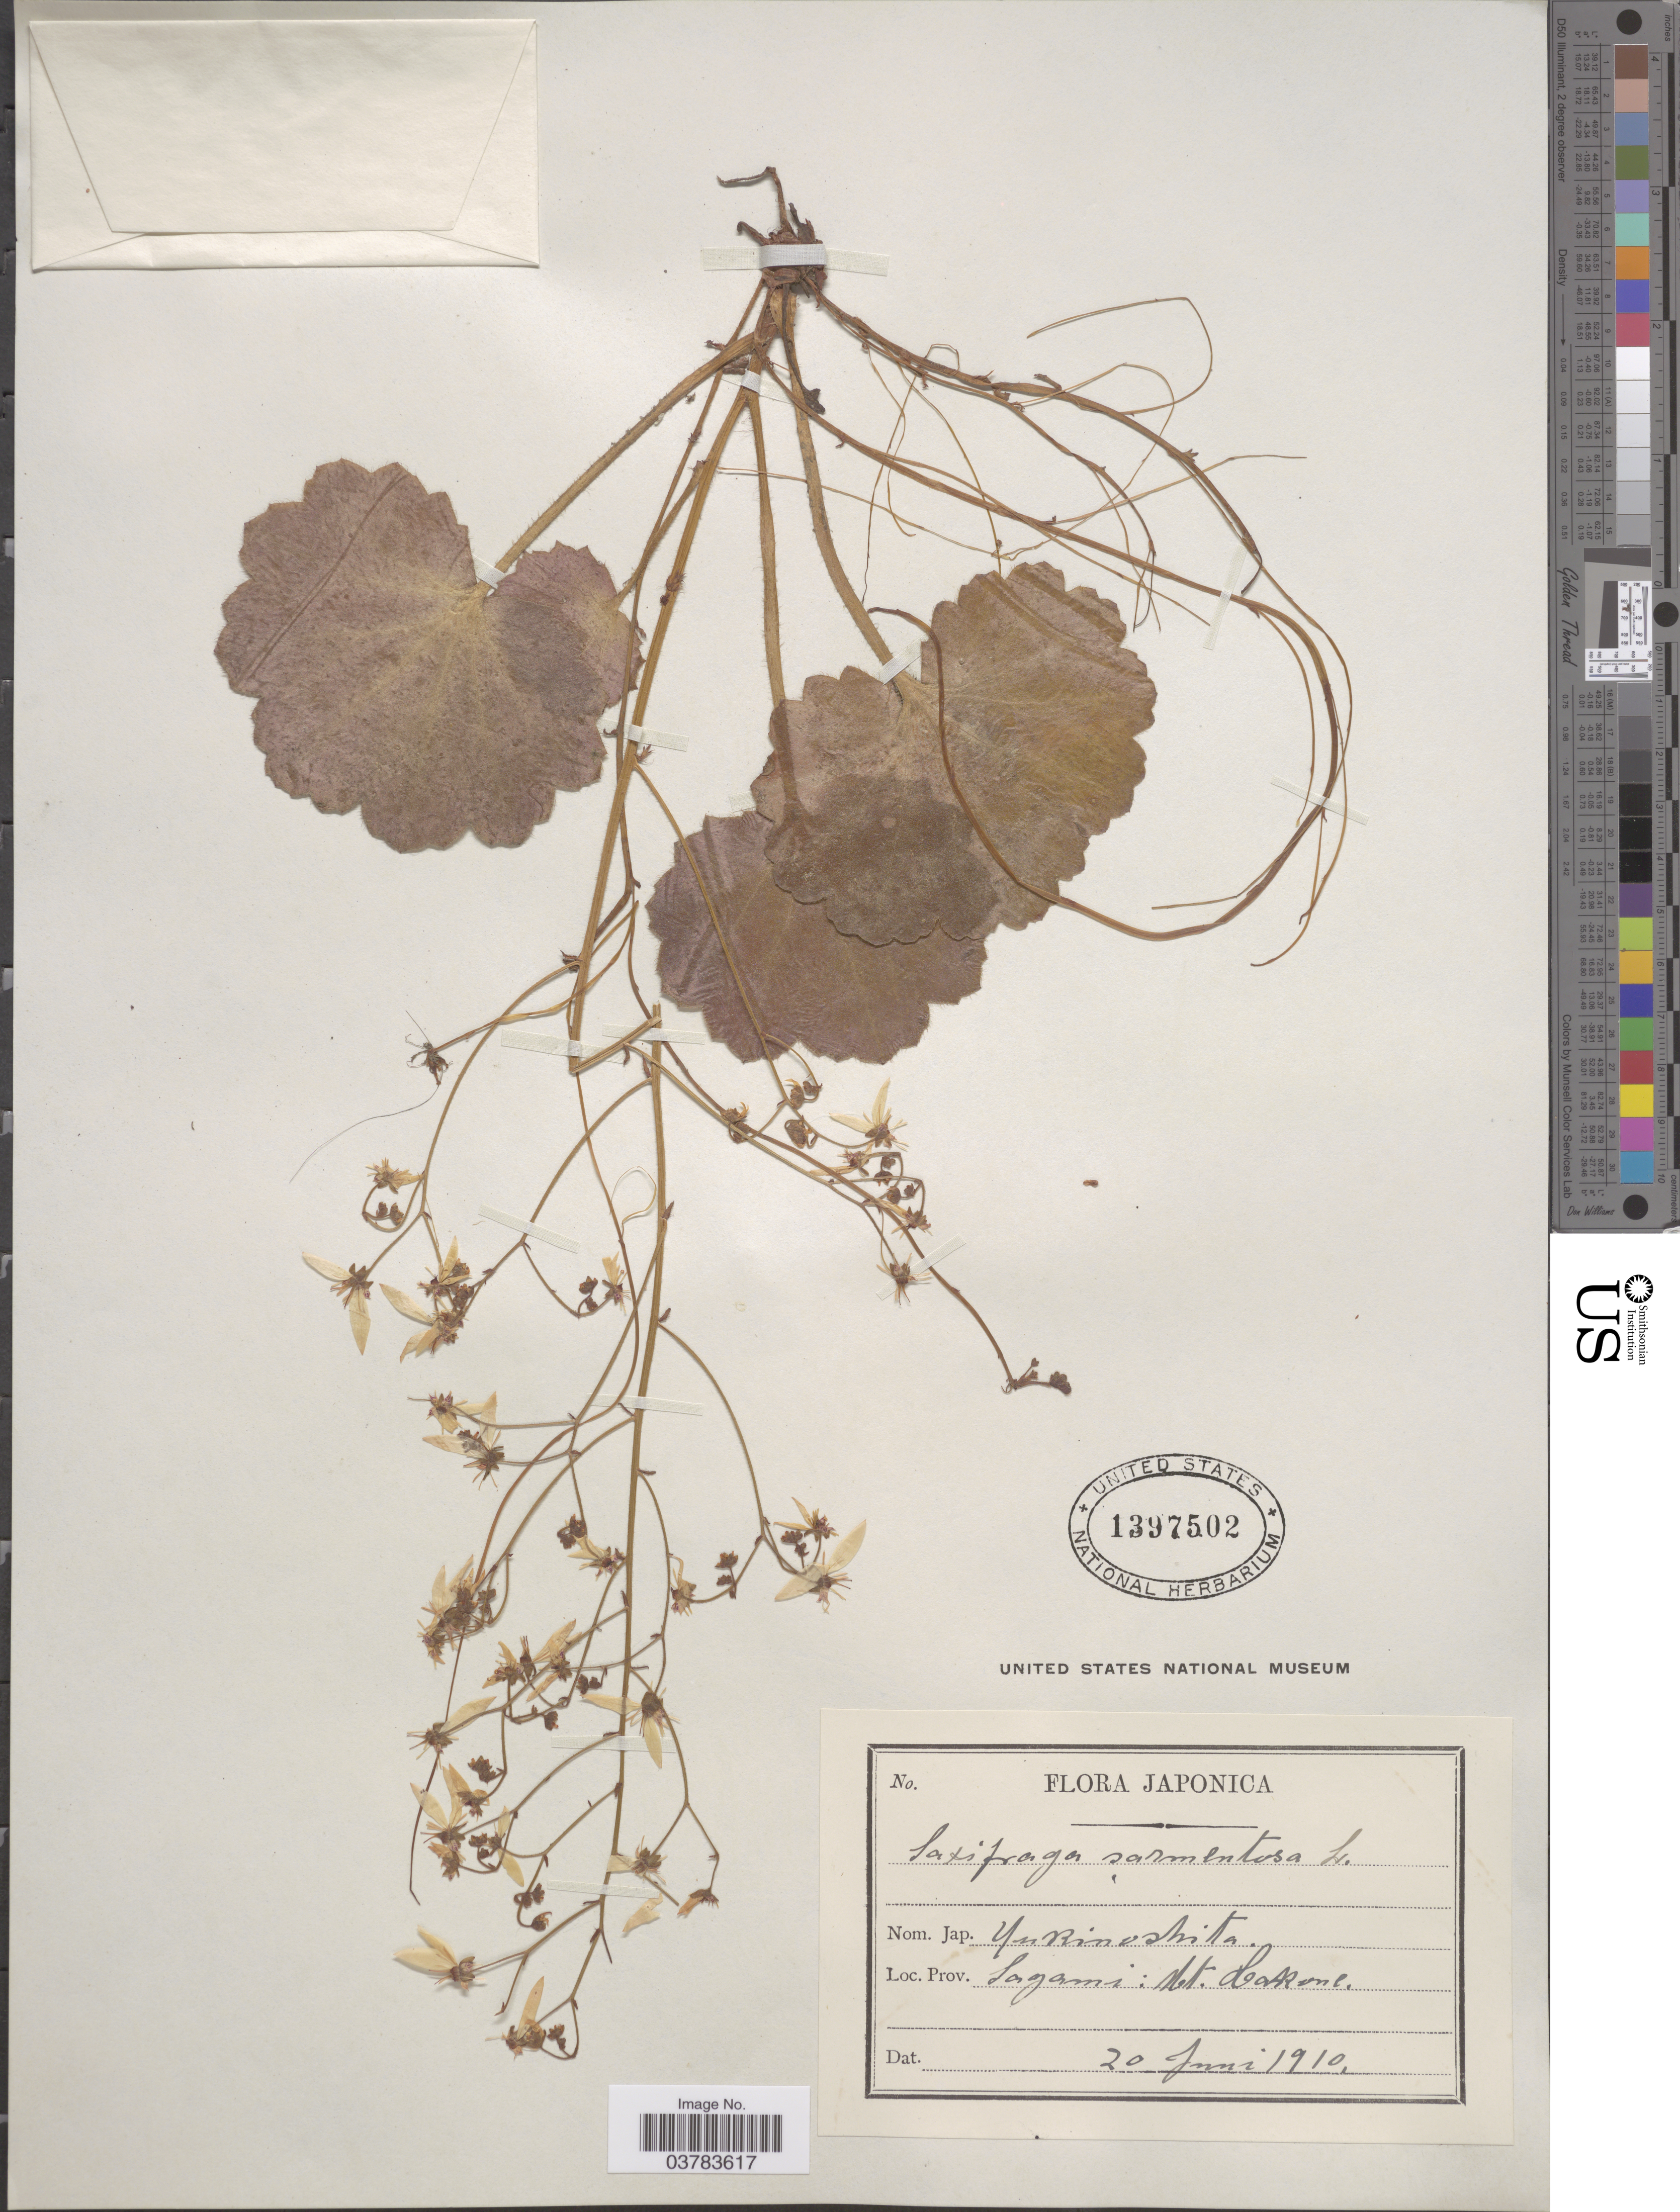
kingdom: Plantae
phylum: Tracheophyta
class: Magnoliopsida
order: Saxifragales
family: Saxifragaceae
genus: Saxifraga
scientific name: Saxifraga sarmentosa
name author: L. f.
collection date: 1910-06-20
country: Japan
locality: Japonica. Prov. Sagami: Mt. Hakone.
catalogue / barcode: US 1397502